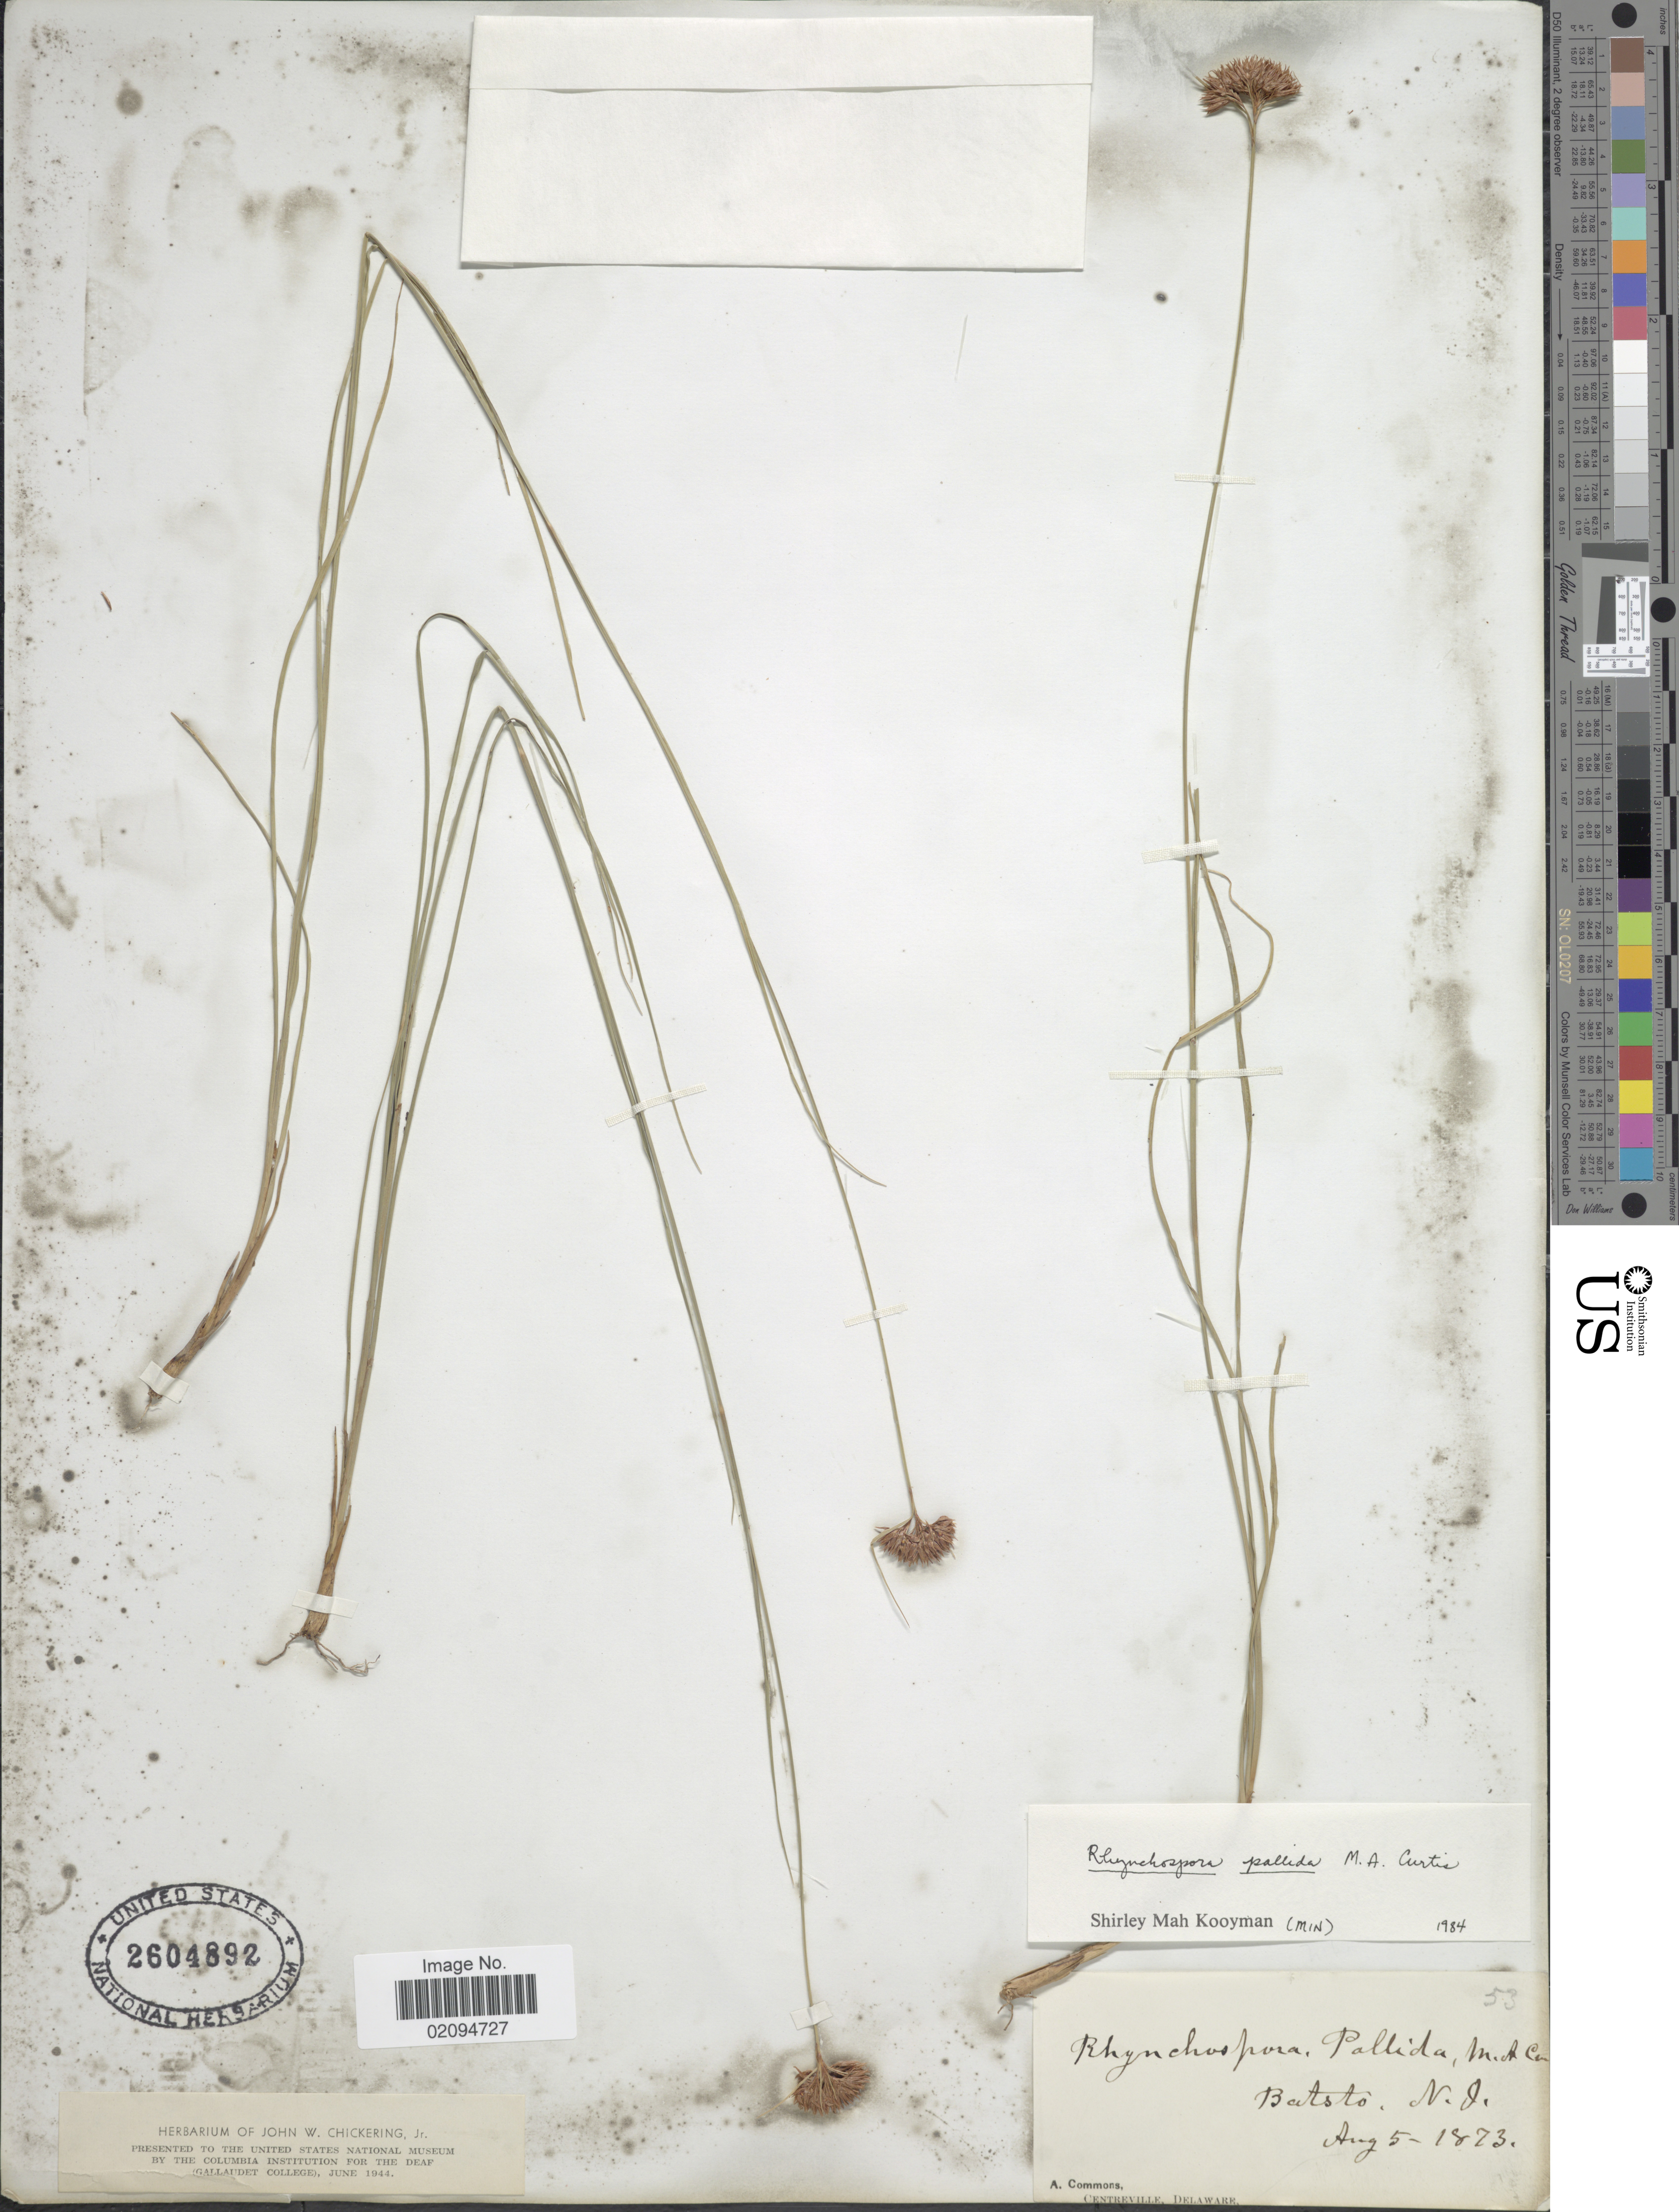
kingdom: Plantae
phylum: Tracheophyta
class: Liliopsida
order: Poales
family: Cyperaceae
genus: Rhynchospora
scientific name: Rhynchospora pallida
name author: M.A. Curtis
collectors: A. Commons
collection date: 1873-08-05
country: United States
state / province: New Jersey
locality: Batsto.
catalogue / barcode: US 2604892